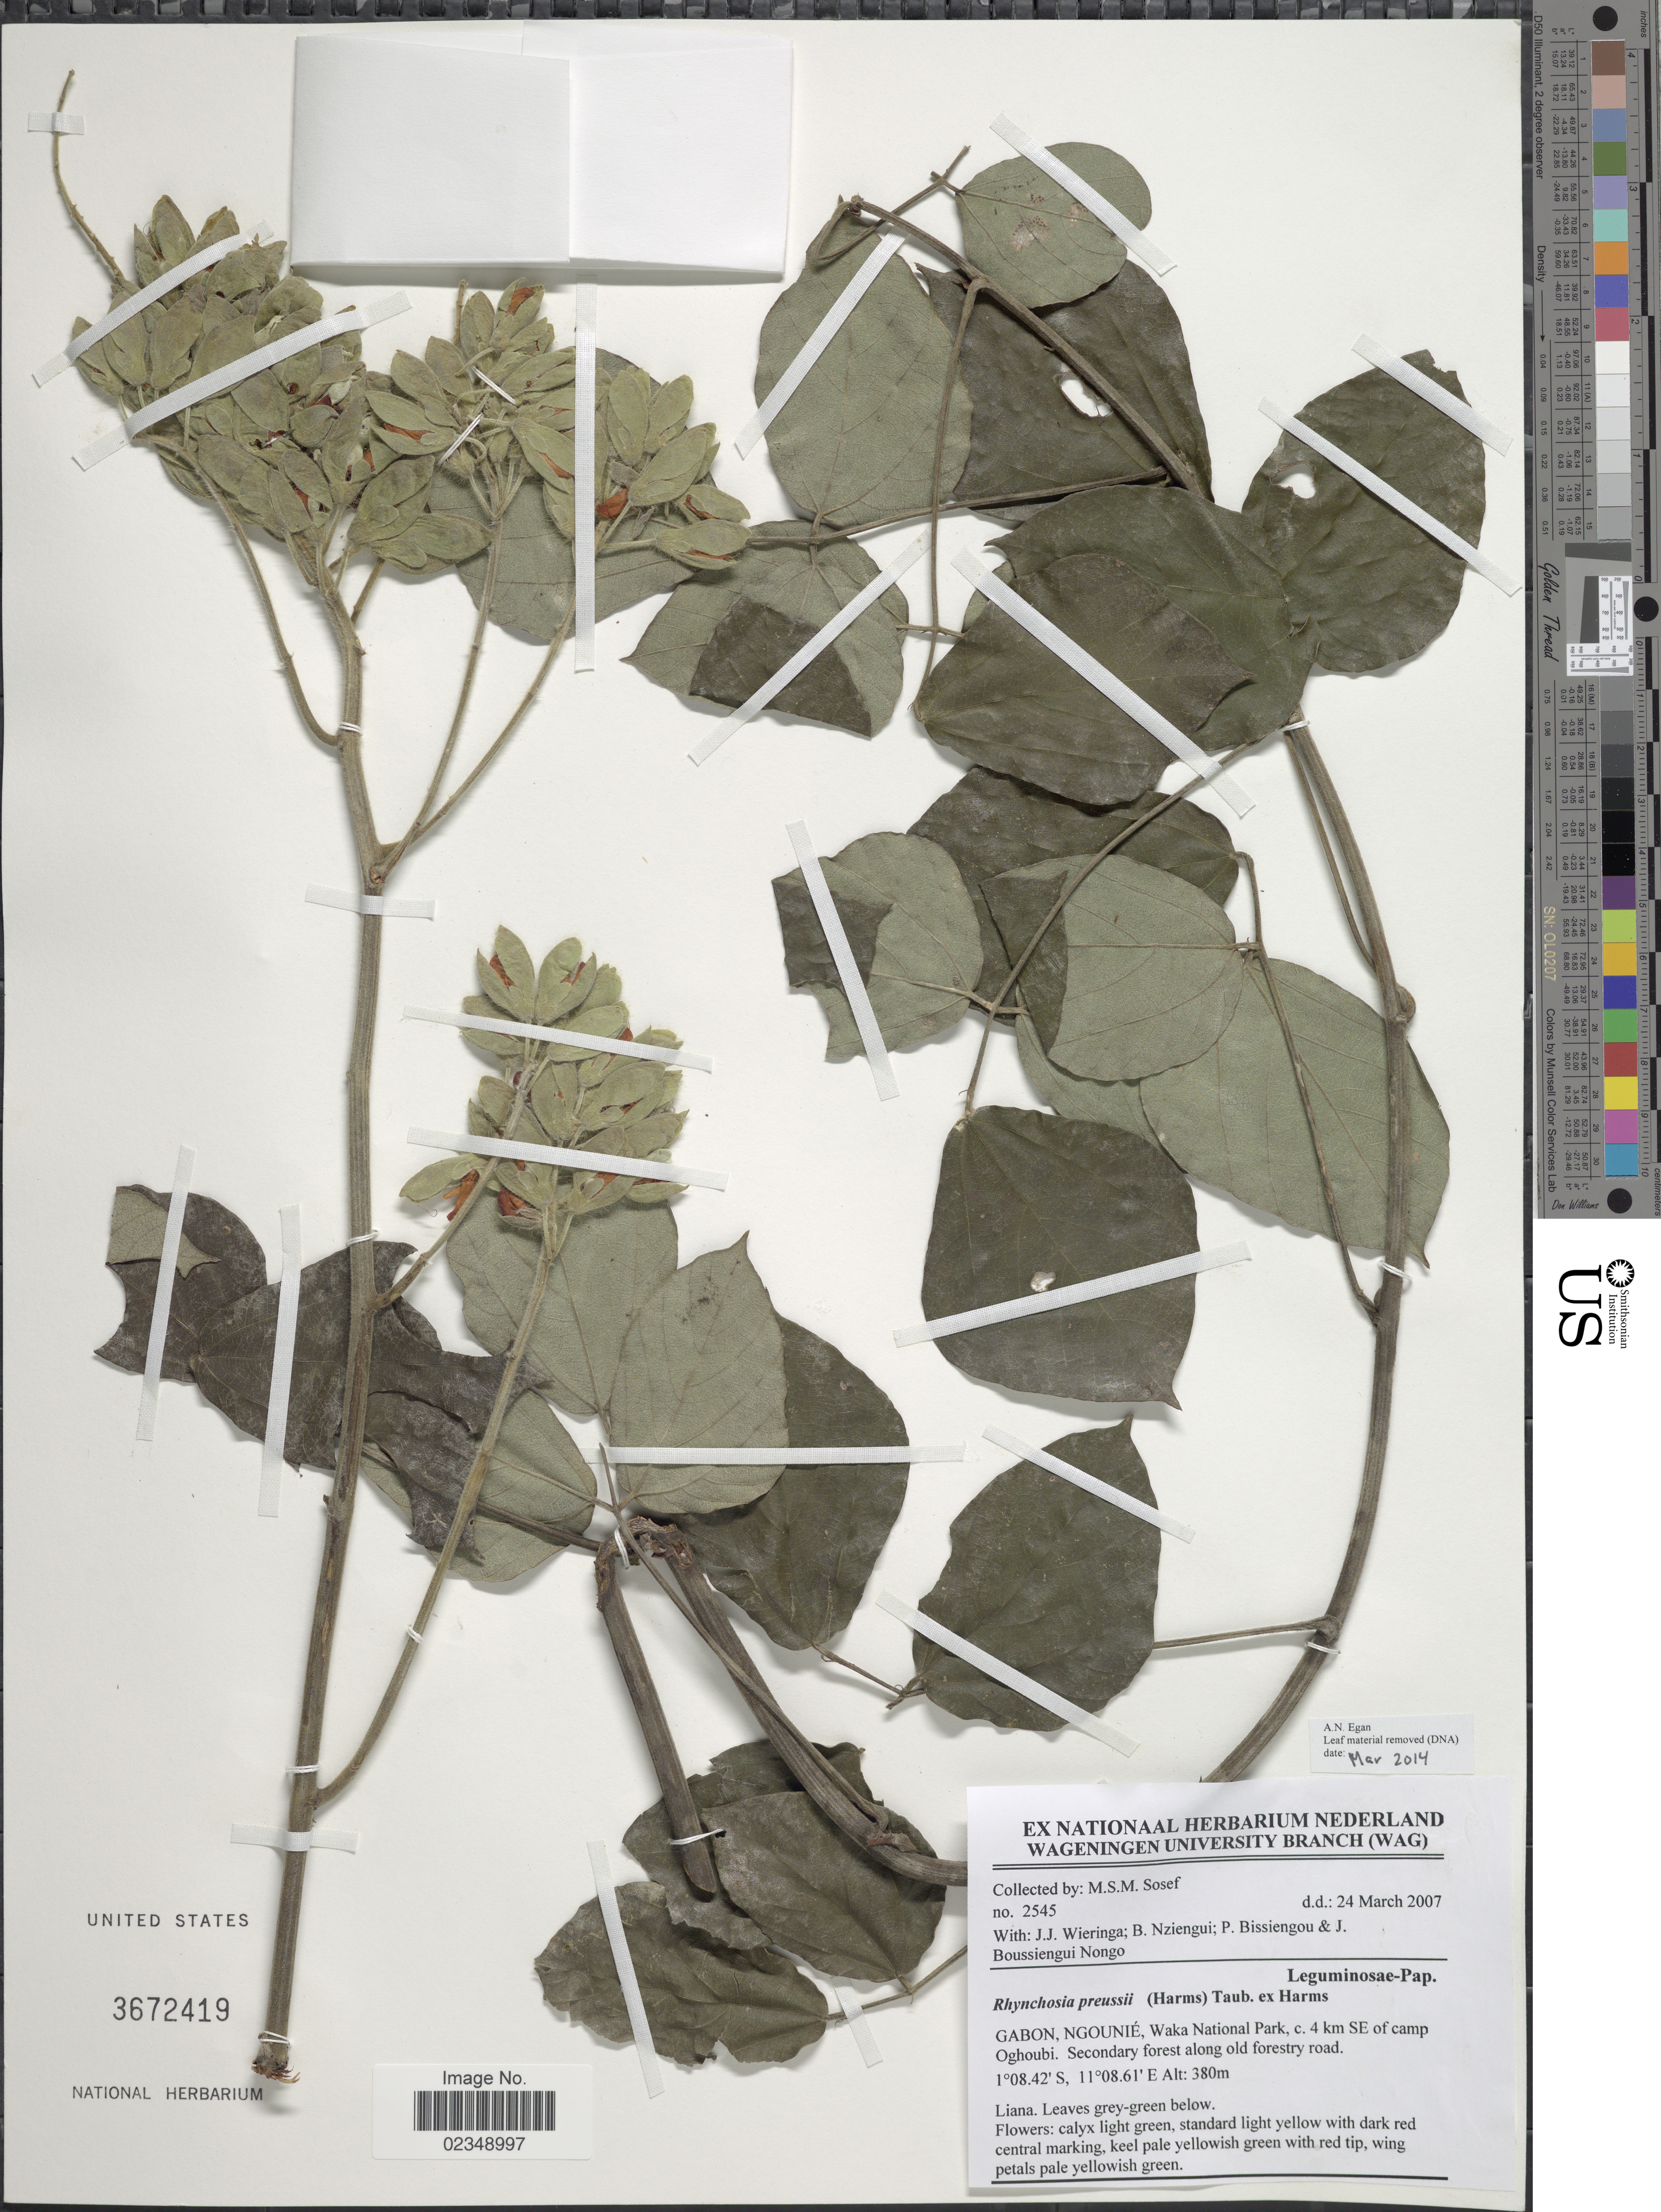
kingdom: Plantae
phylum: Tracheophyta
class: Magnoliopsida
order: Fabales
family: Fabaceae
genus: Rhynchosia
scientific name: Rhynchosia preussii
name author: Taub. ex Hutch. & Dalziel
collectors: M. Sosef, J. Wieringa, B. Nziengui, P. Bissiengou & J. Nongo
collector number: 2545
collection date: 2007-03-24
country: Gabon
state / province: Ngounie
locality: Waka National Park, c. 45 km SE of camp Oghoubi, secondary forest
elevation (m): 380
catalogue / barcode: US 3672419